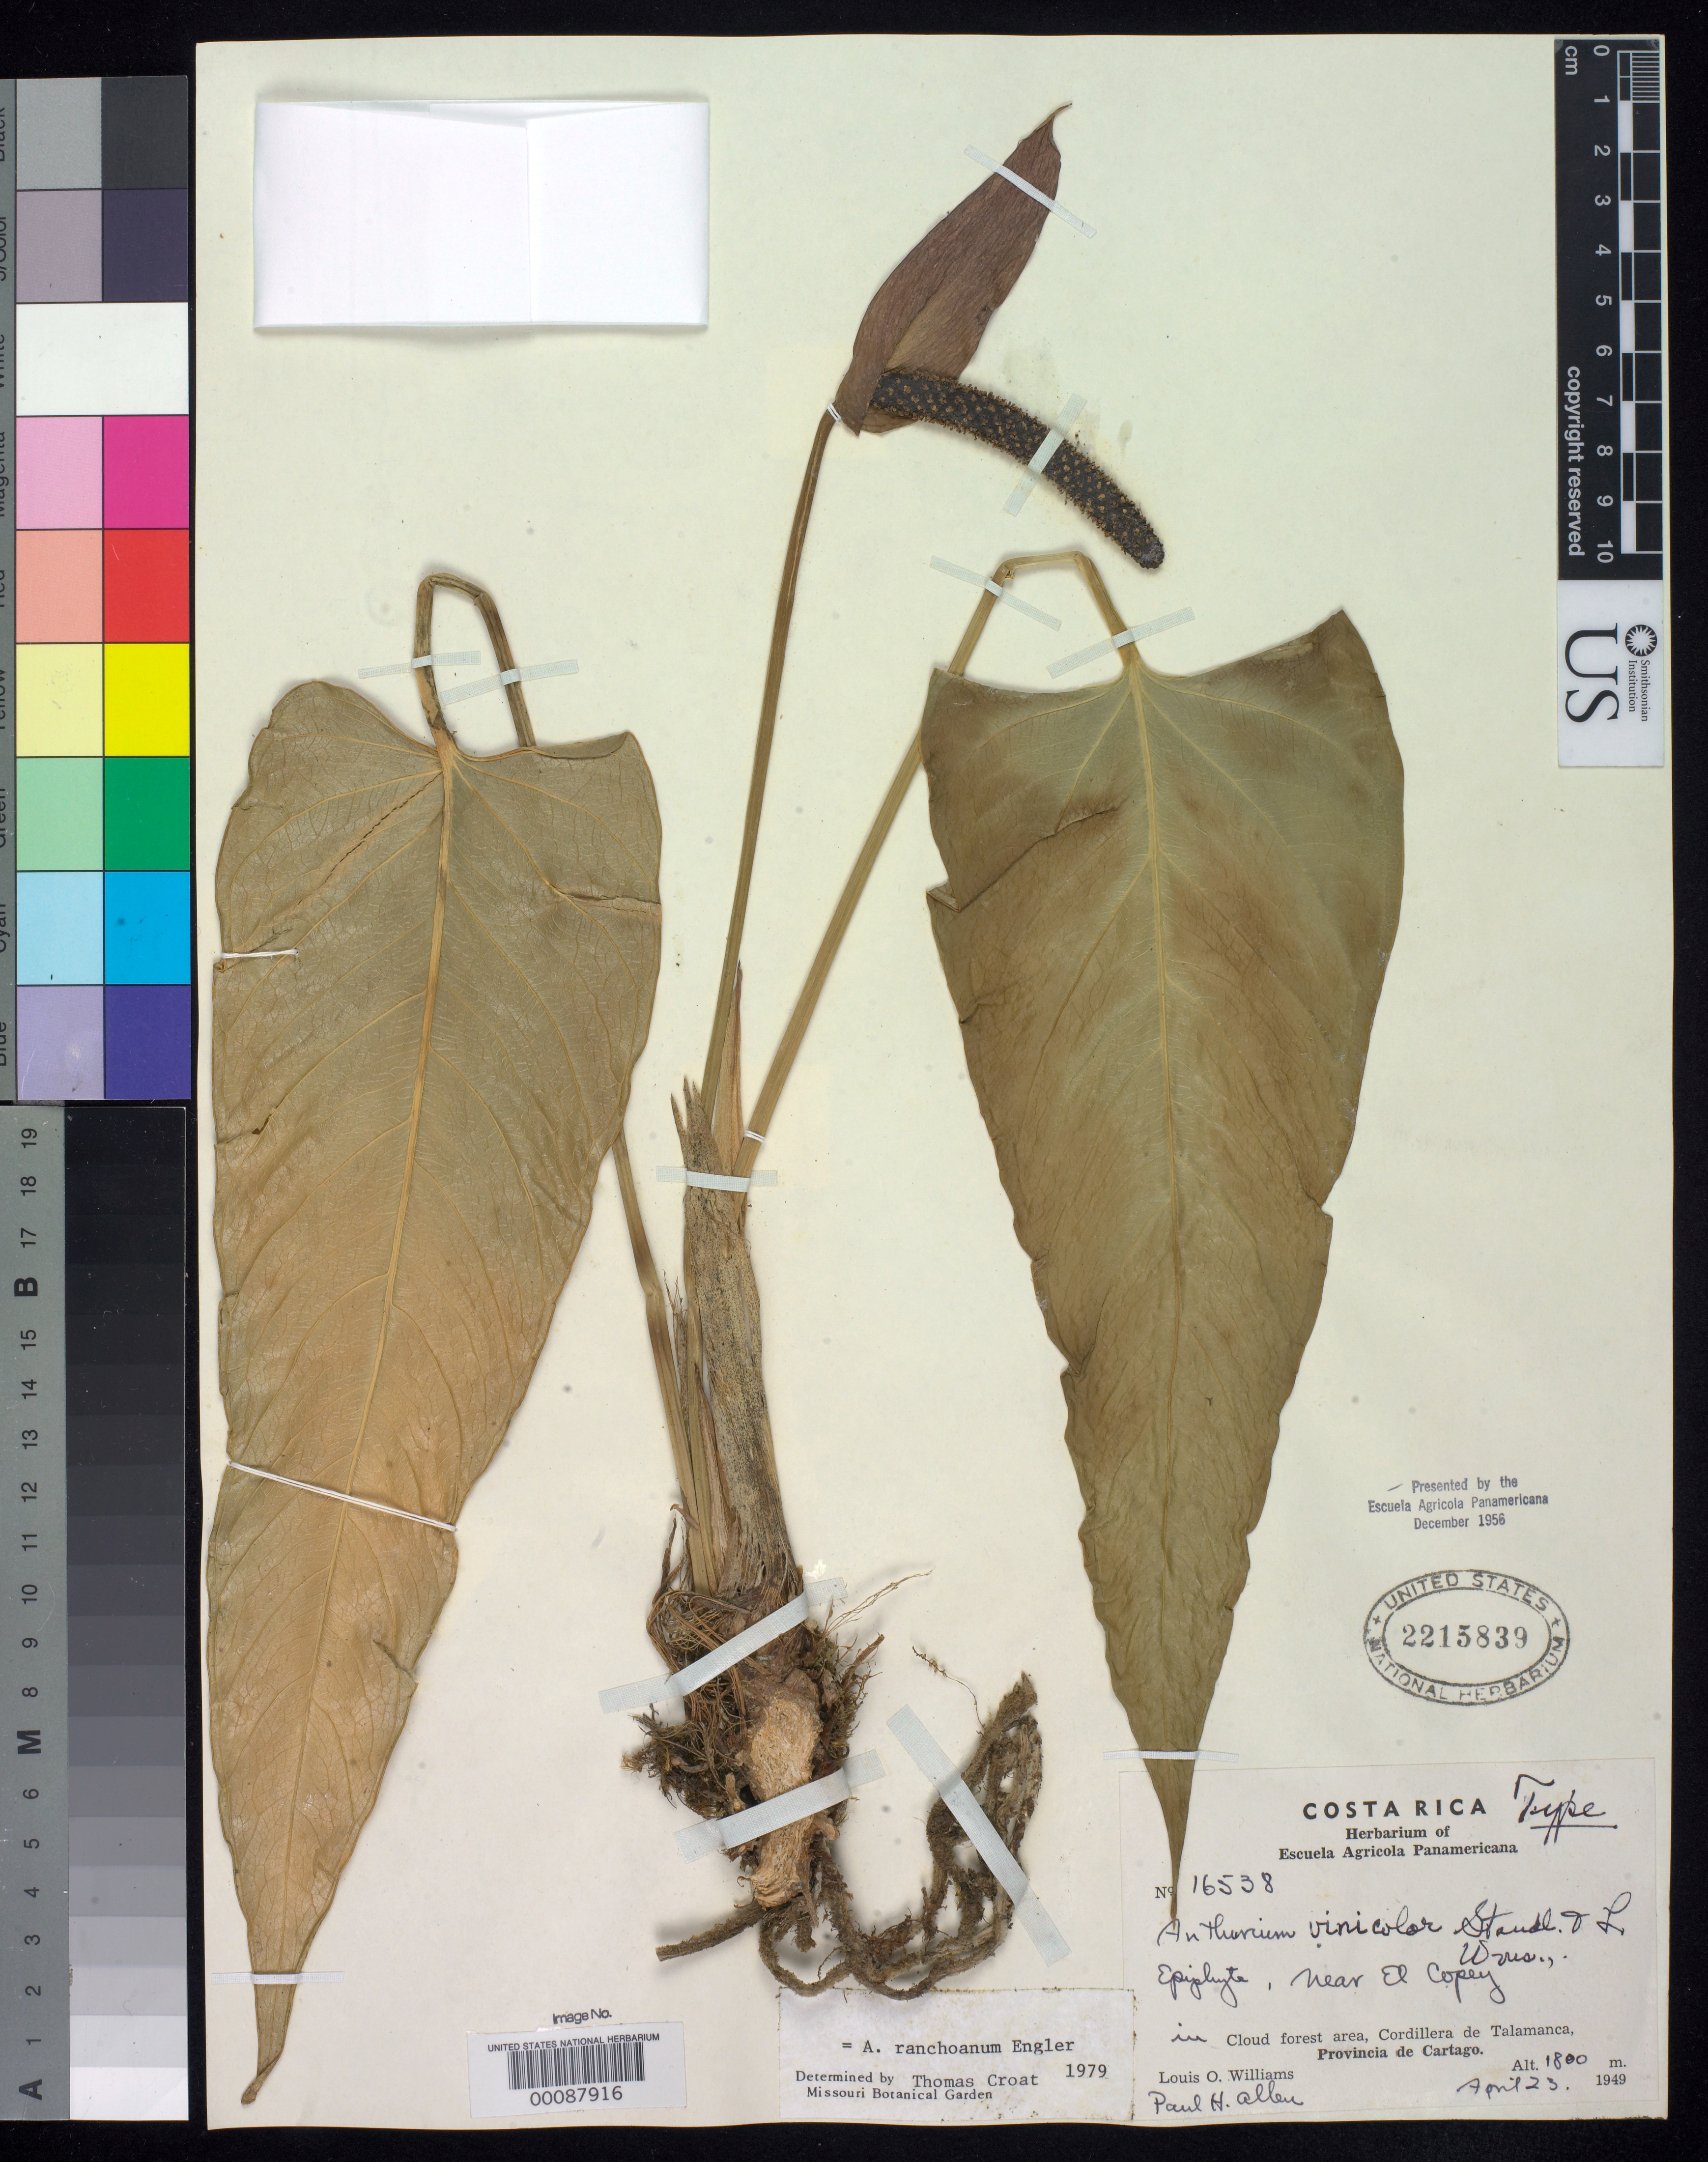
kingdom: Plantae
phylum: Tracheophyta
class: Liliopsida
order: Alismatales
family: Araceae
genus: Anthurium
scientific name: Anthurium vinicolor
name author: Standl. & L.O. Williams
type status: Holotype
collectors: P. H. Allen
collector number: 16538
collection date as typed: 23 Apr 1949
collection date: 1949-04-23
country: Costa Rica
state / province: San José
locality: Near El Copey, Cordillera de Talamanca.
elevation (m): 1800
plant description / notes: "Presented by the Escuela Agricola Panamericana December 1956." Holotype, transferred from EAP to US (see Dorr et al. 2009, Taxon 58: 993-1001).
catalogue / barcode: US 2215839